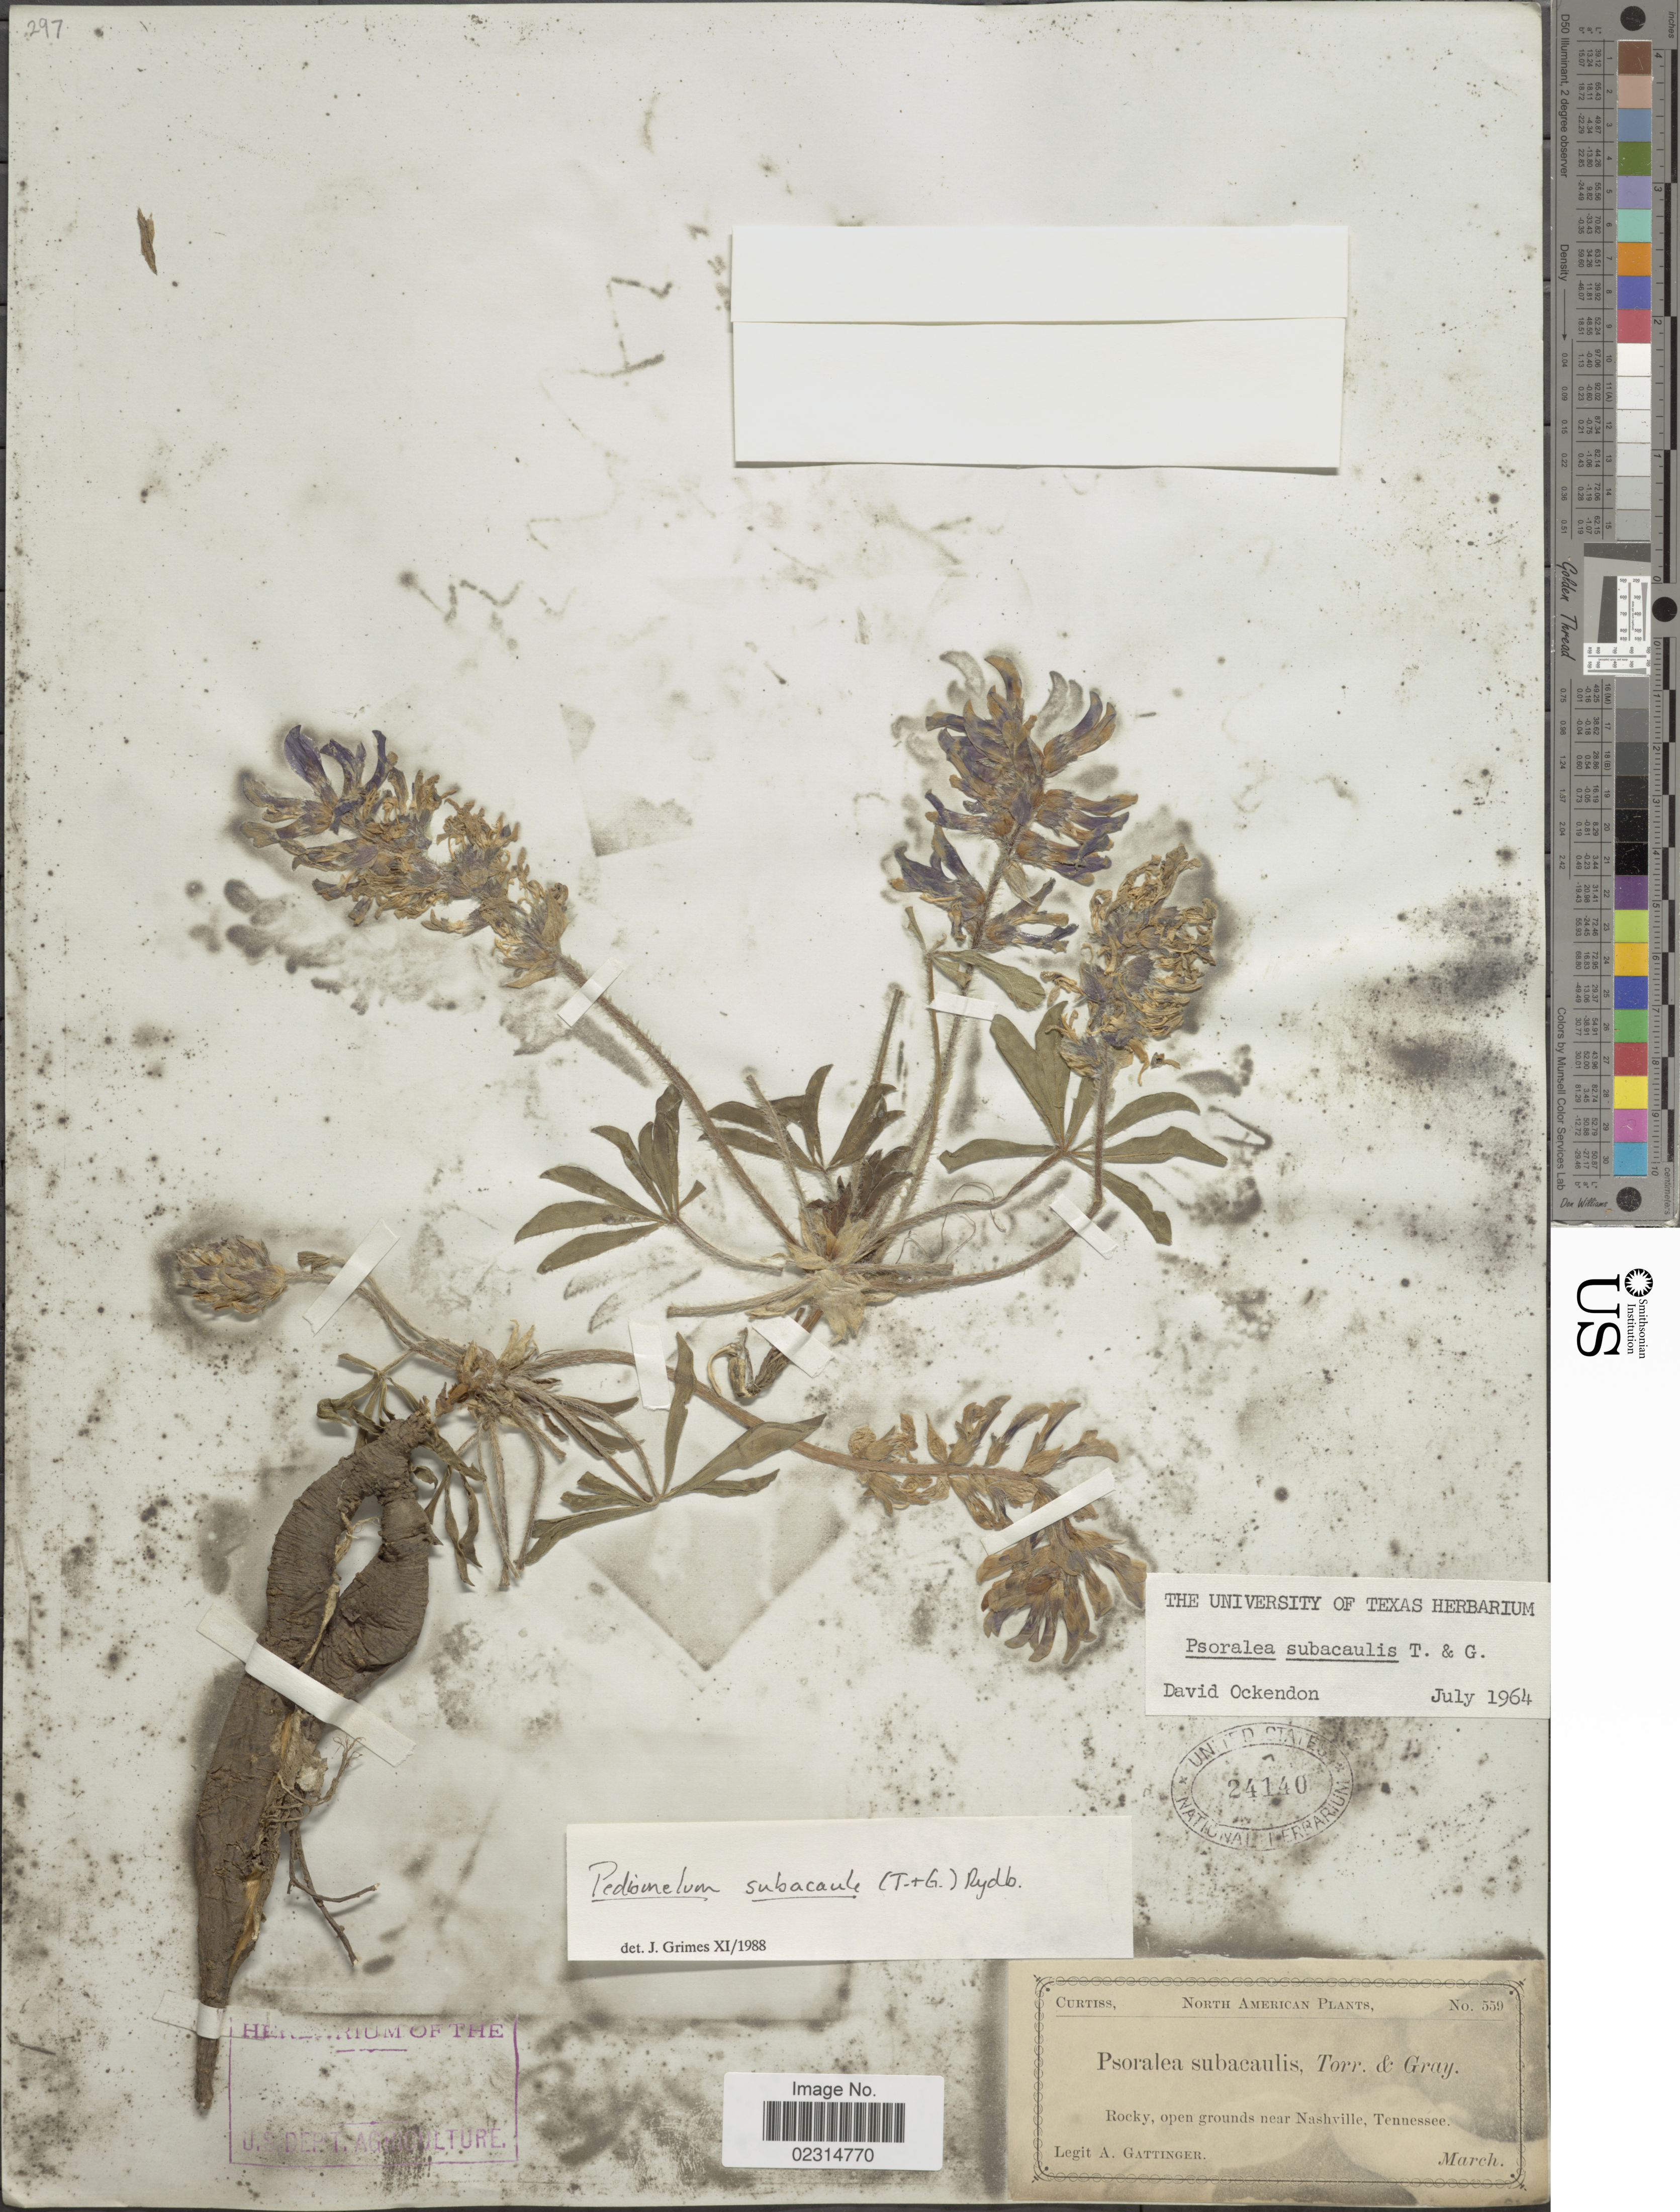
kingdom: Plantae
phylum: Tracheophyta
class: Magnoliopsida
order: Fabales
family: Fabaceae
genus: Pediomelum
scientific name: Pediomelum subacaule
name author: (Torr. & A. Gray) Rydb.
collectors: A. Gattinger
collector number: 559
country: United States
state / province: Tennessee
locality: near Nashville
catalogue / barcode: US 24140